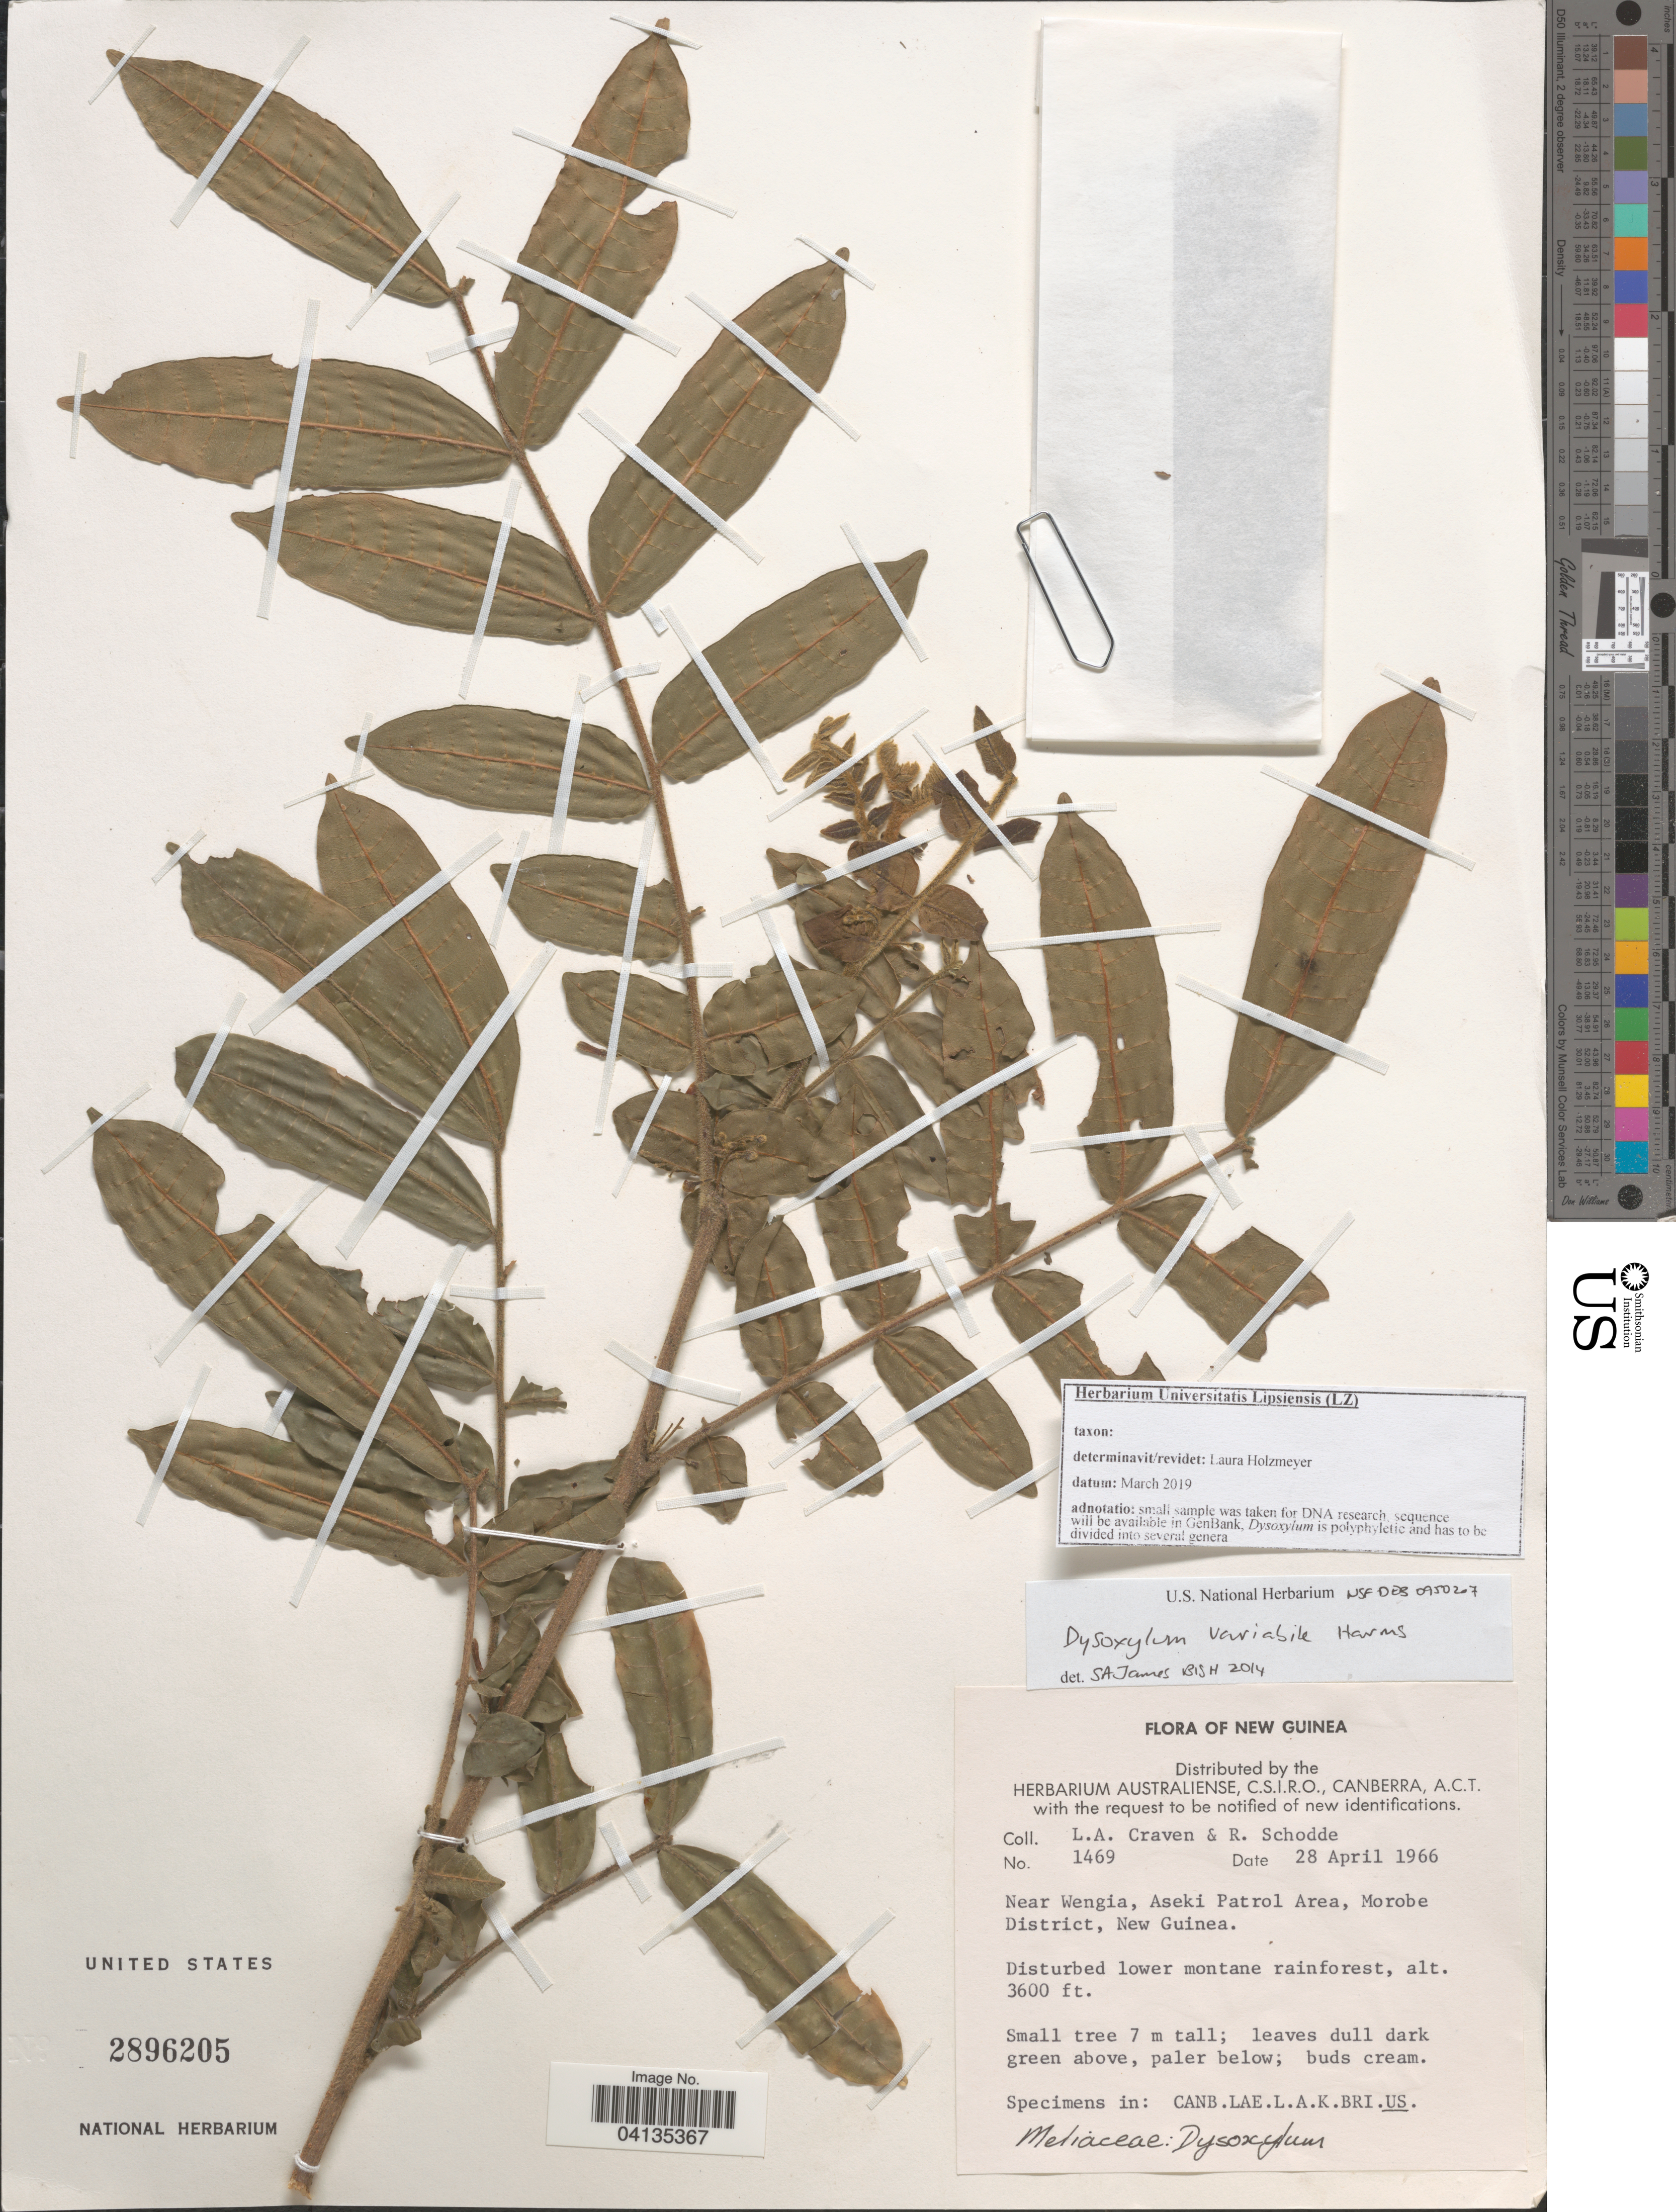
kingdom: Plantae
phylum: Tracheophyta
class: Magnoliopsida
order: Sapindales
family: Meliaceae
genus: Didymocheton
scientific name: Didymocheton variabilis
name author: (Harms) Holzmeyer & Mabb.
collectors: L. A. Craven & R. Schodde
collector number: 1469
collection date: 1966-04-28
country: Papua New Guinea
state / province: Morobe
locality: Near Wengia, Aseki Patrol Area, New Guinea.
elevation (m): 1097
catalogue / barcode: US 2896205